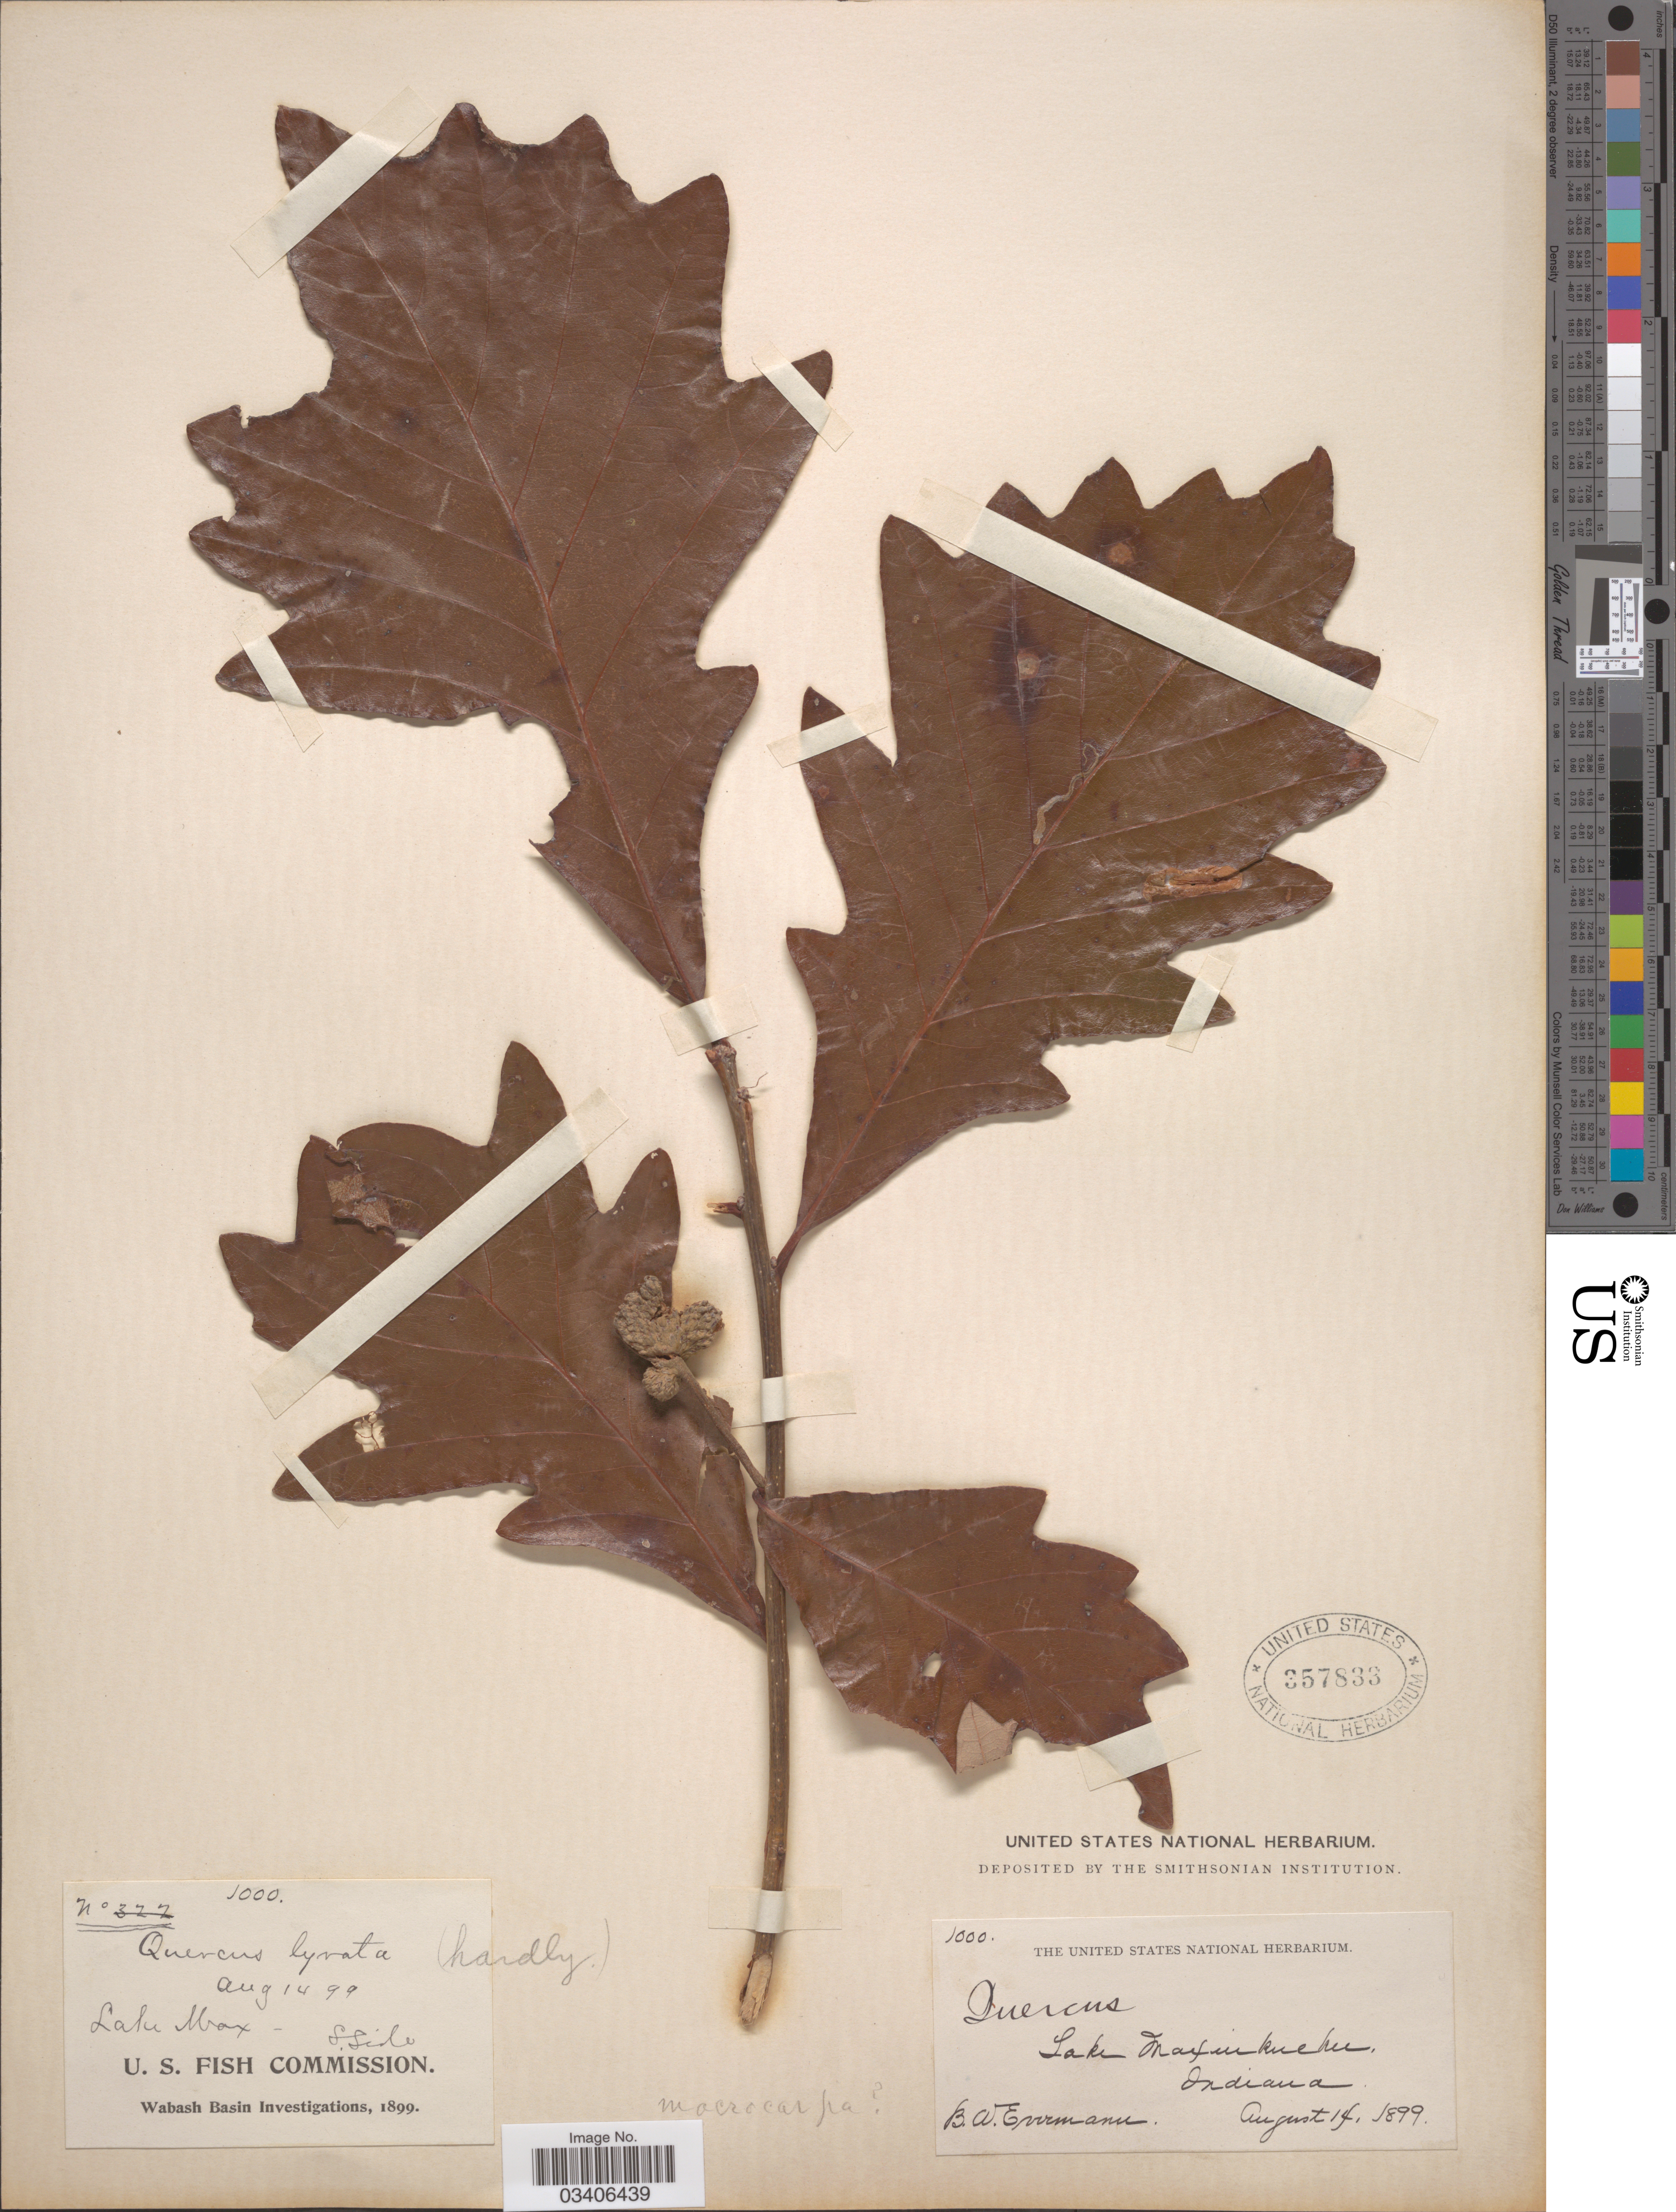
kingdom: Plantae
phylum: Tracheophyta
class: Magnoliopsida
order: Fagales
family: Fagaceae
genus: Quercus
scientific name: Quercus macrocarpa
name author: Michx.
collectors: B. W. Evermann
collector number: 1000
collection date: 1899-08-14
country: United States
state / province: Indiana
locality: Lake Maxinkuckee. - S. Side.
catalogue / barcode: US 357833